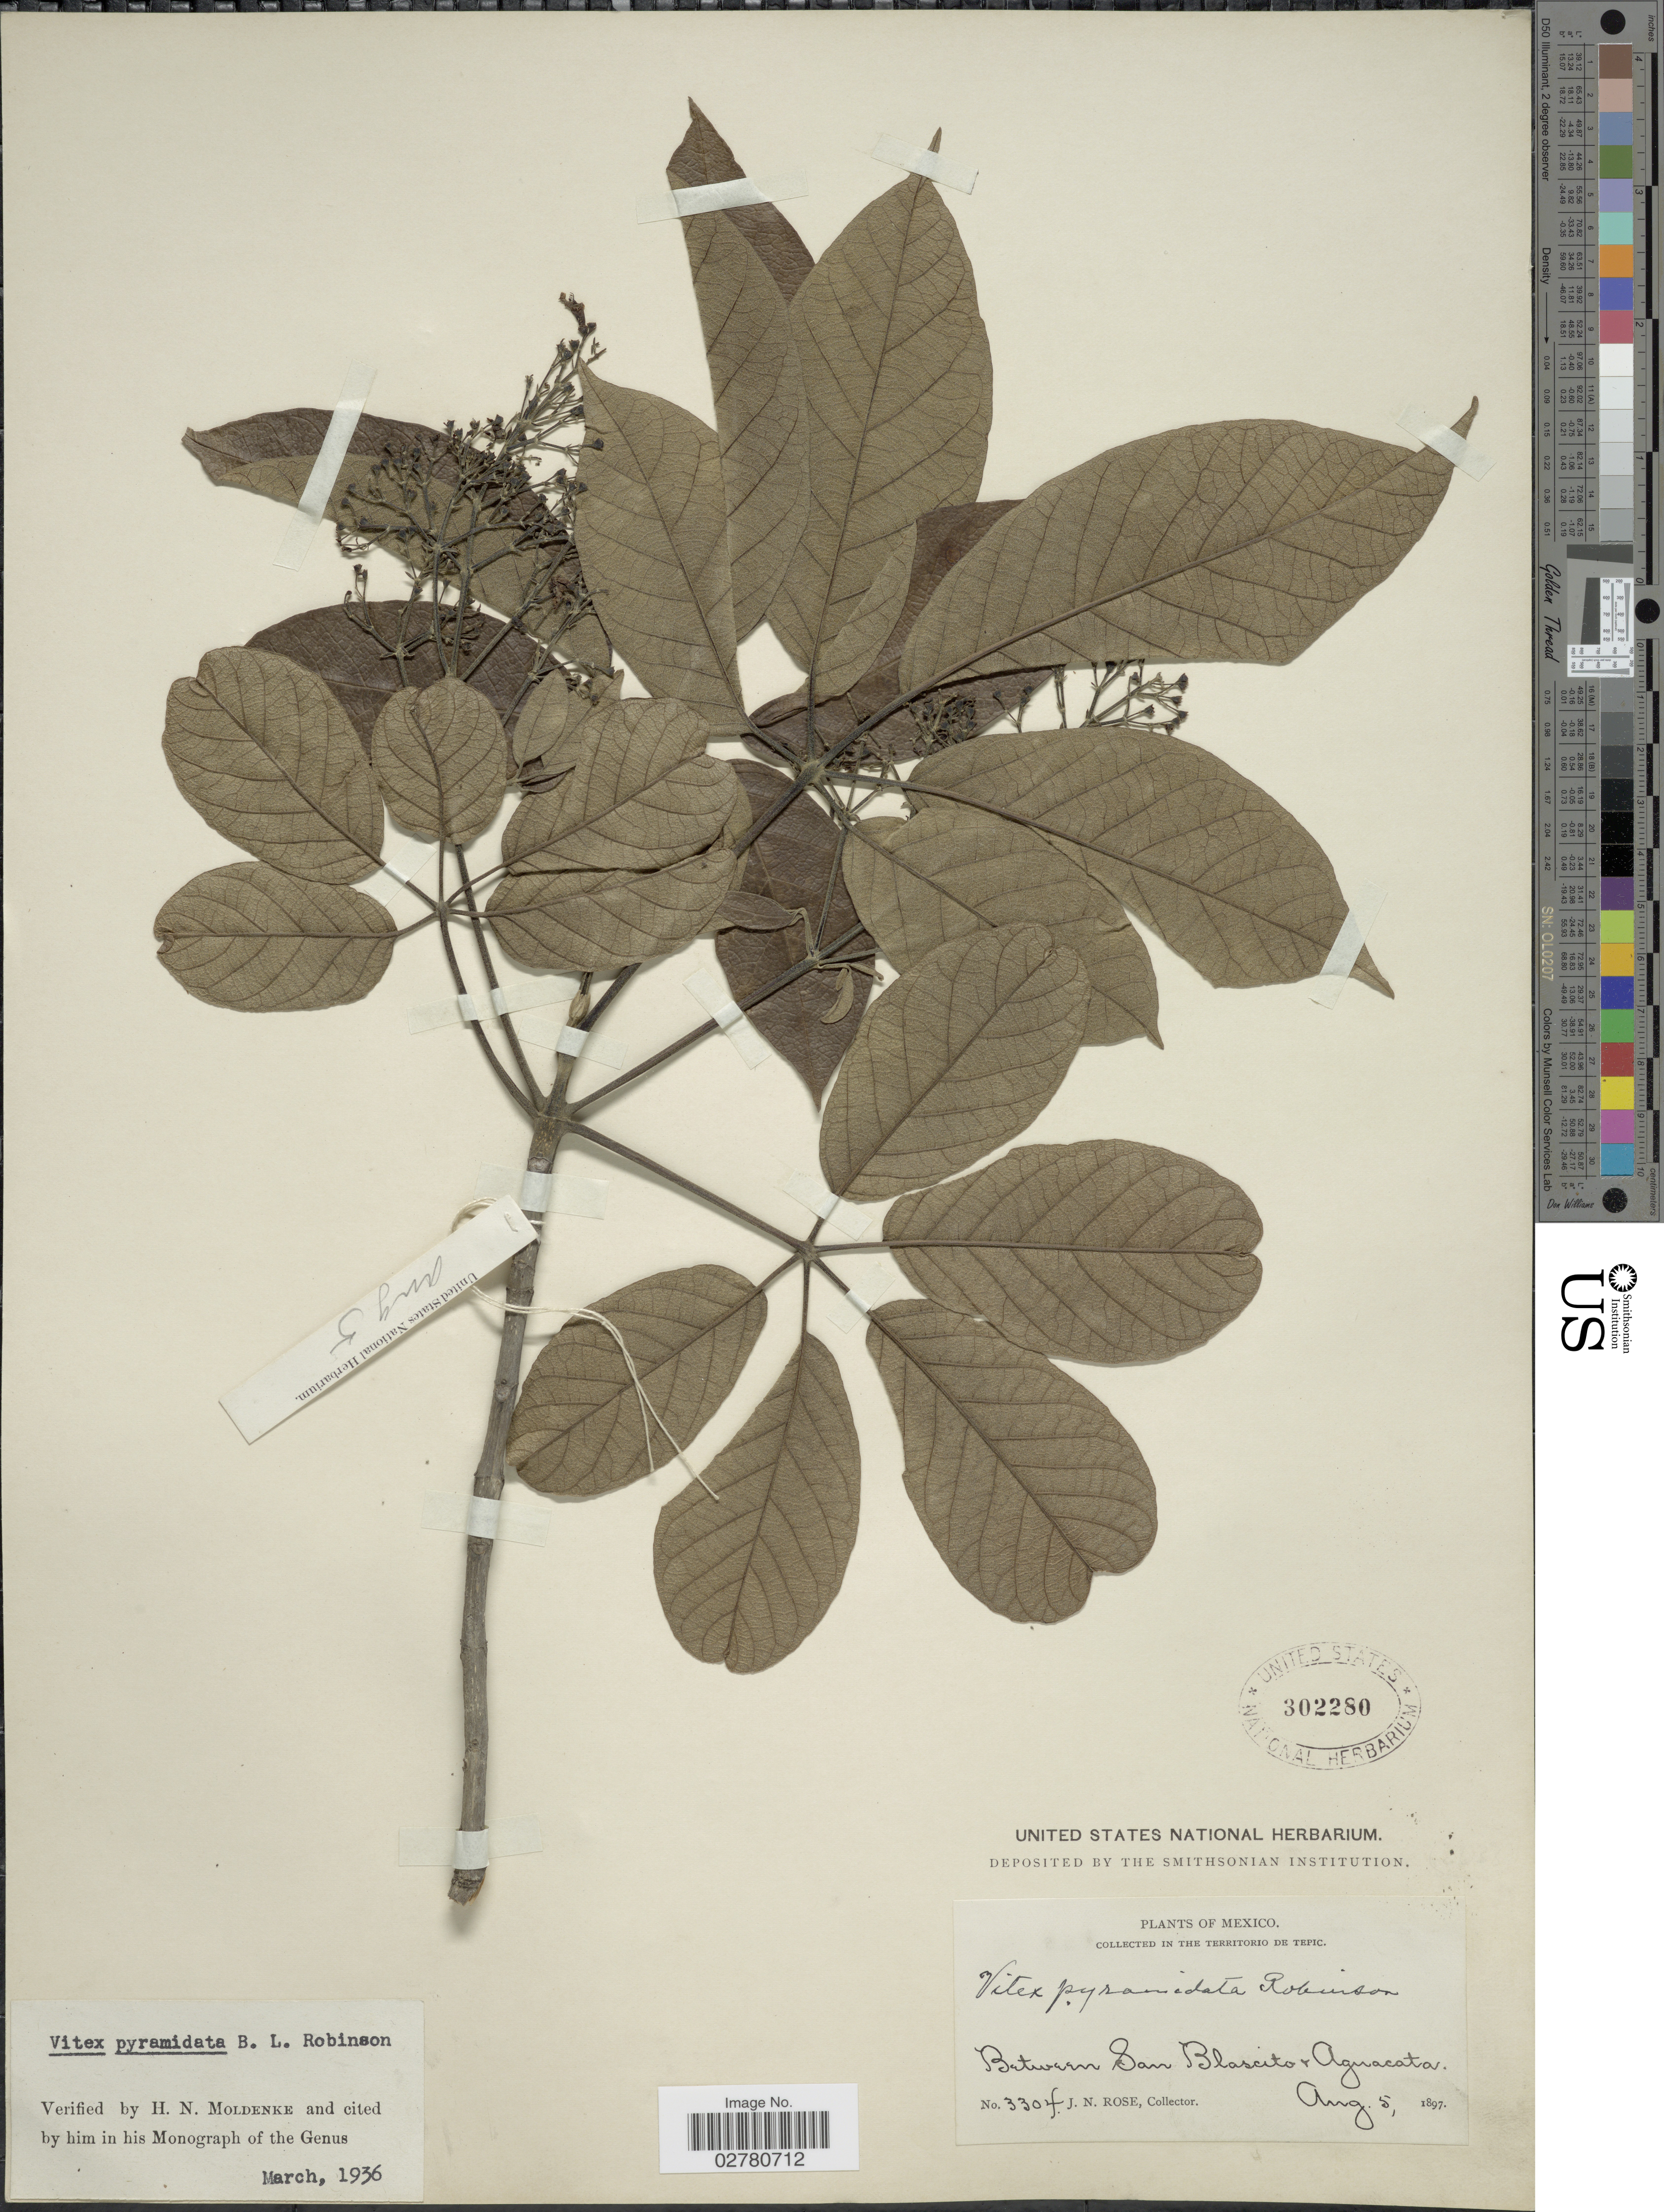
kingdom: Plantae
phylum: Tracheophyta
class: Magnoliopsida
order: Lamiales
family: Lamiaceae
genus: Vitex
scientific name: Vitex pyramidata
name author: B.L. Rob.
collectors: J. N. Rose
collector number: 3304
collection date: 1897-08-05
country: Mexico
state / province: Nayarit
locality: In the Territorio de Tepic. Between San Blascito & Aguacata.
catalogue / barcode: US 302280